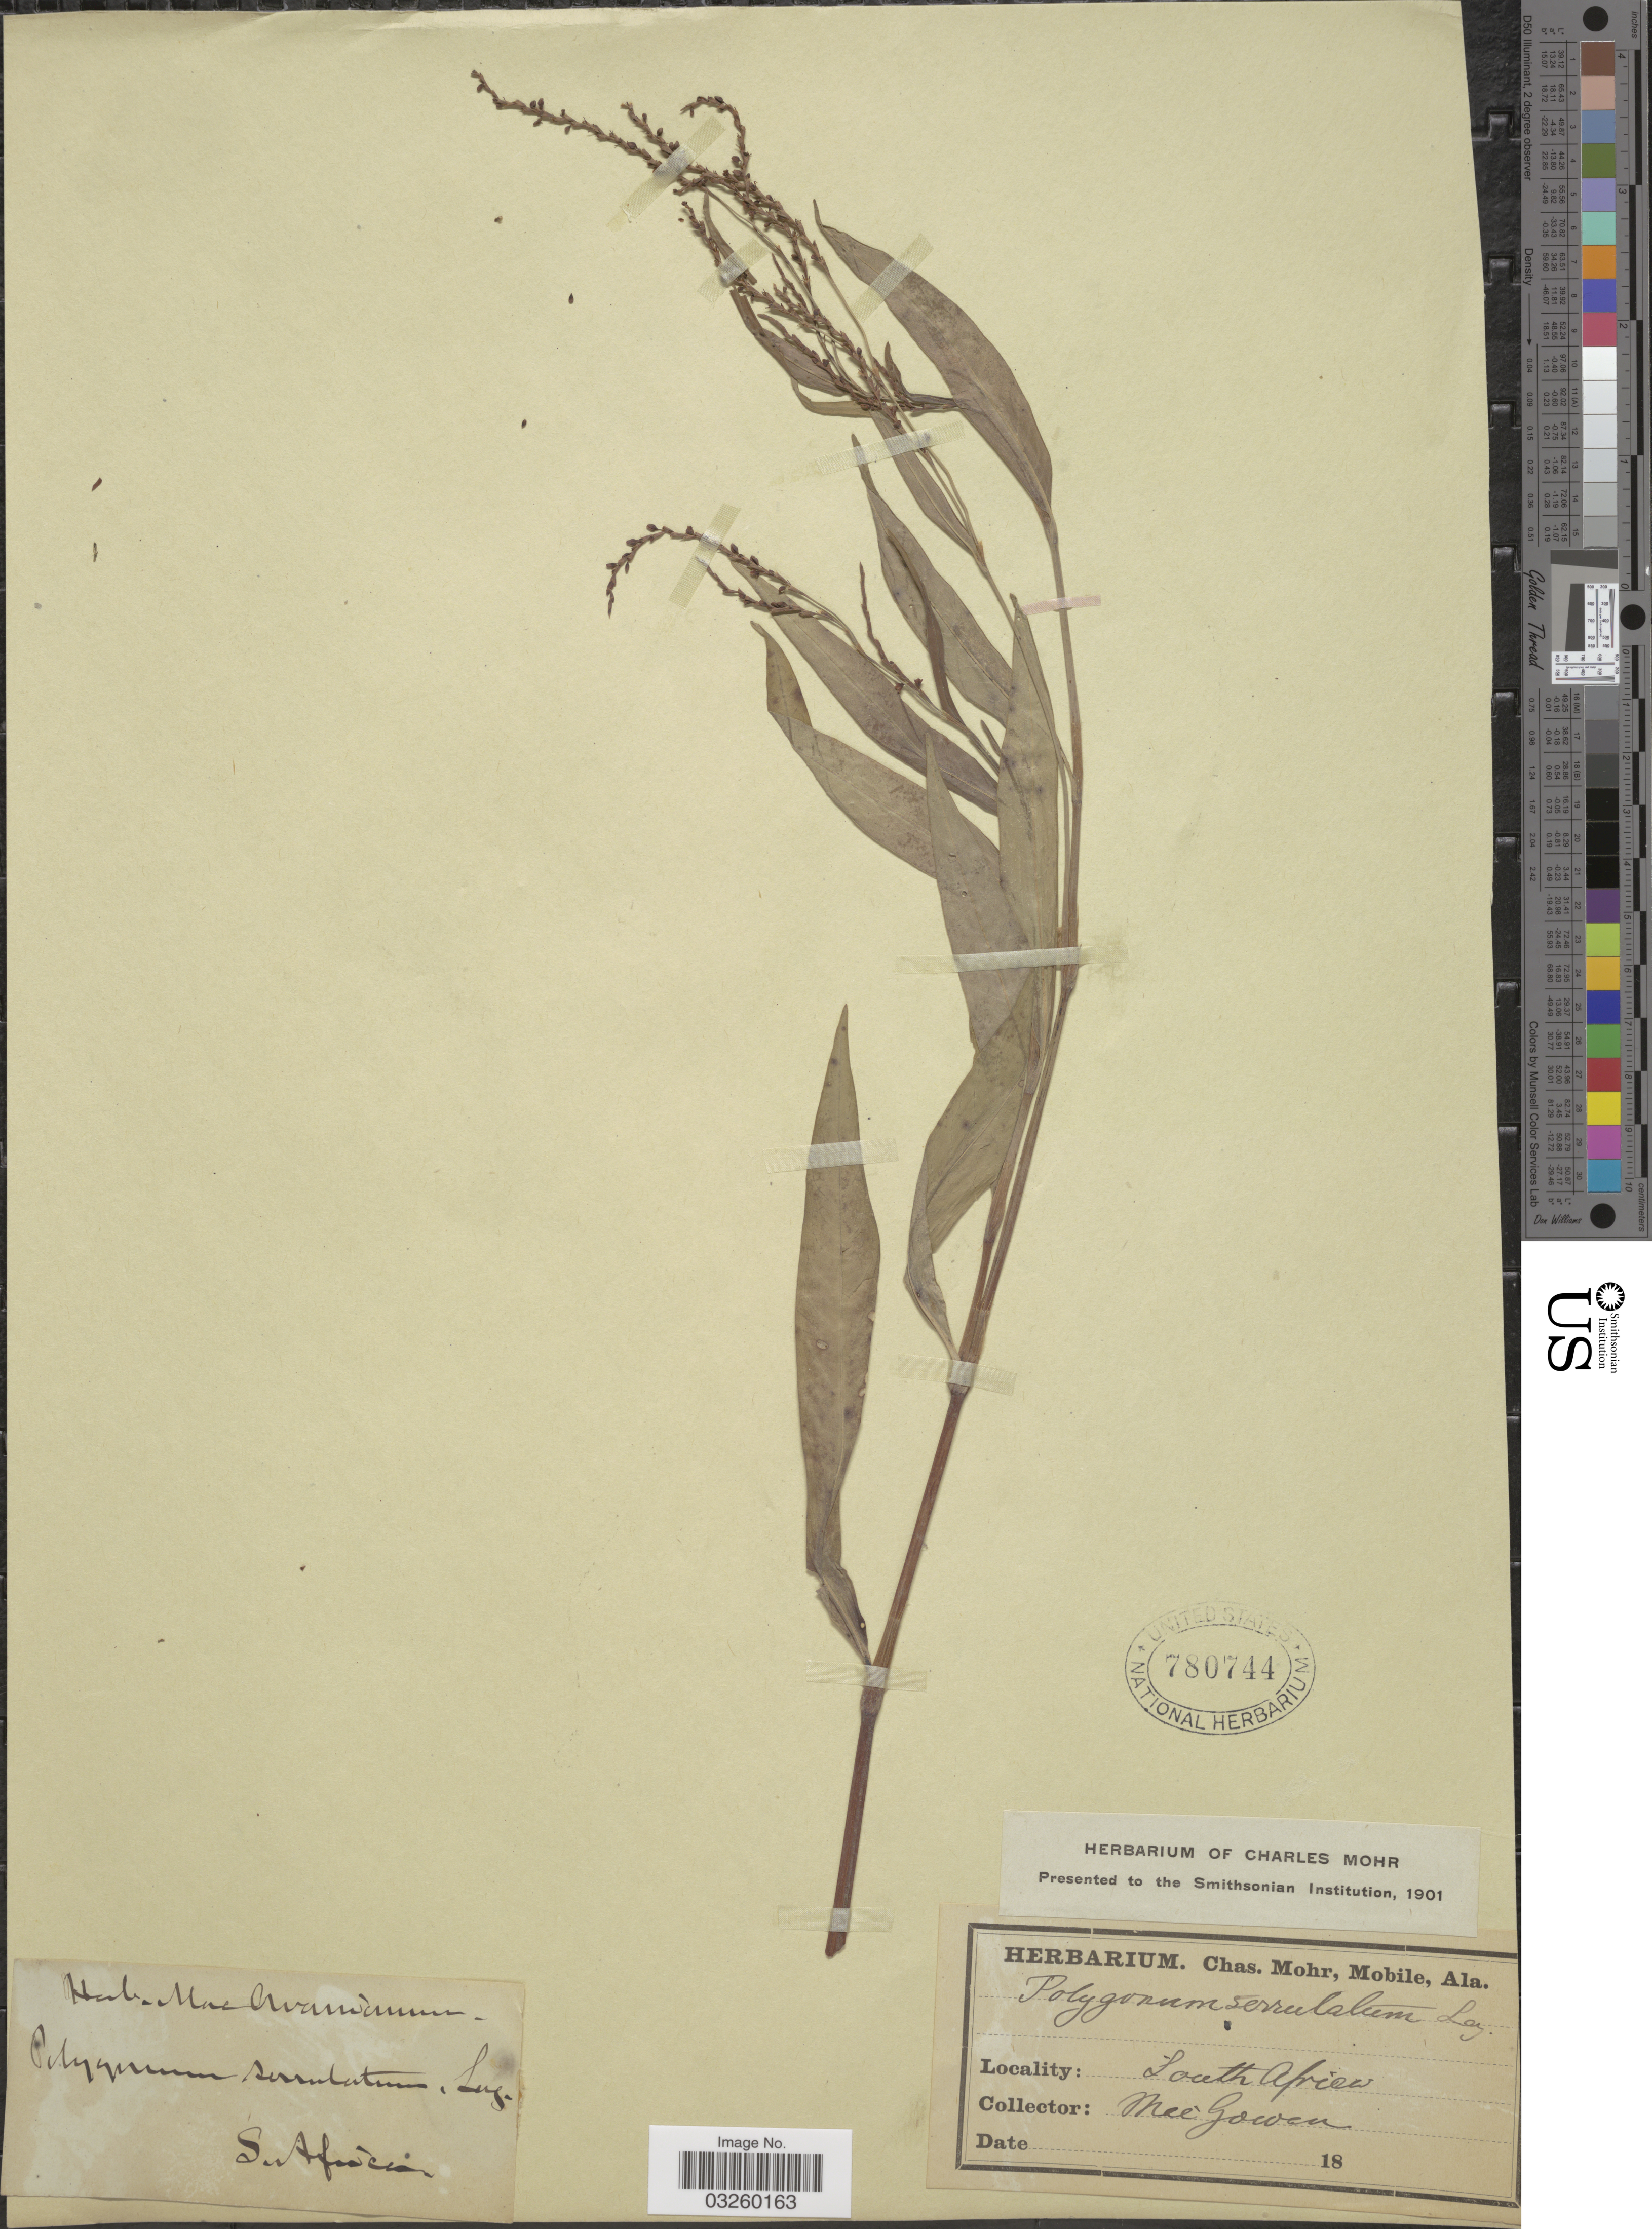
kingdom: Plantae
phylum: Tracheophyta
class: Magnoliopsida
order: Caryophyllales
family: Polygonaceae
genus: Polygonum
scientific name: Polygonum serrulatum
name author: Lag.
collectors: M. Gowen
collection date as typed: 18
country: South Africa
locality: S. Afrika.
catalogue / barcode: US 780744